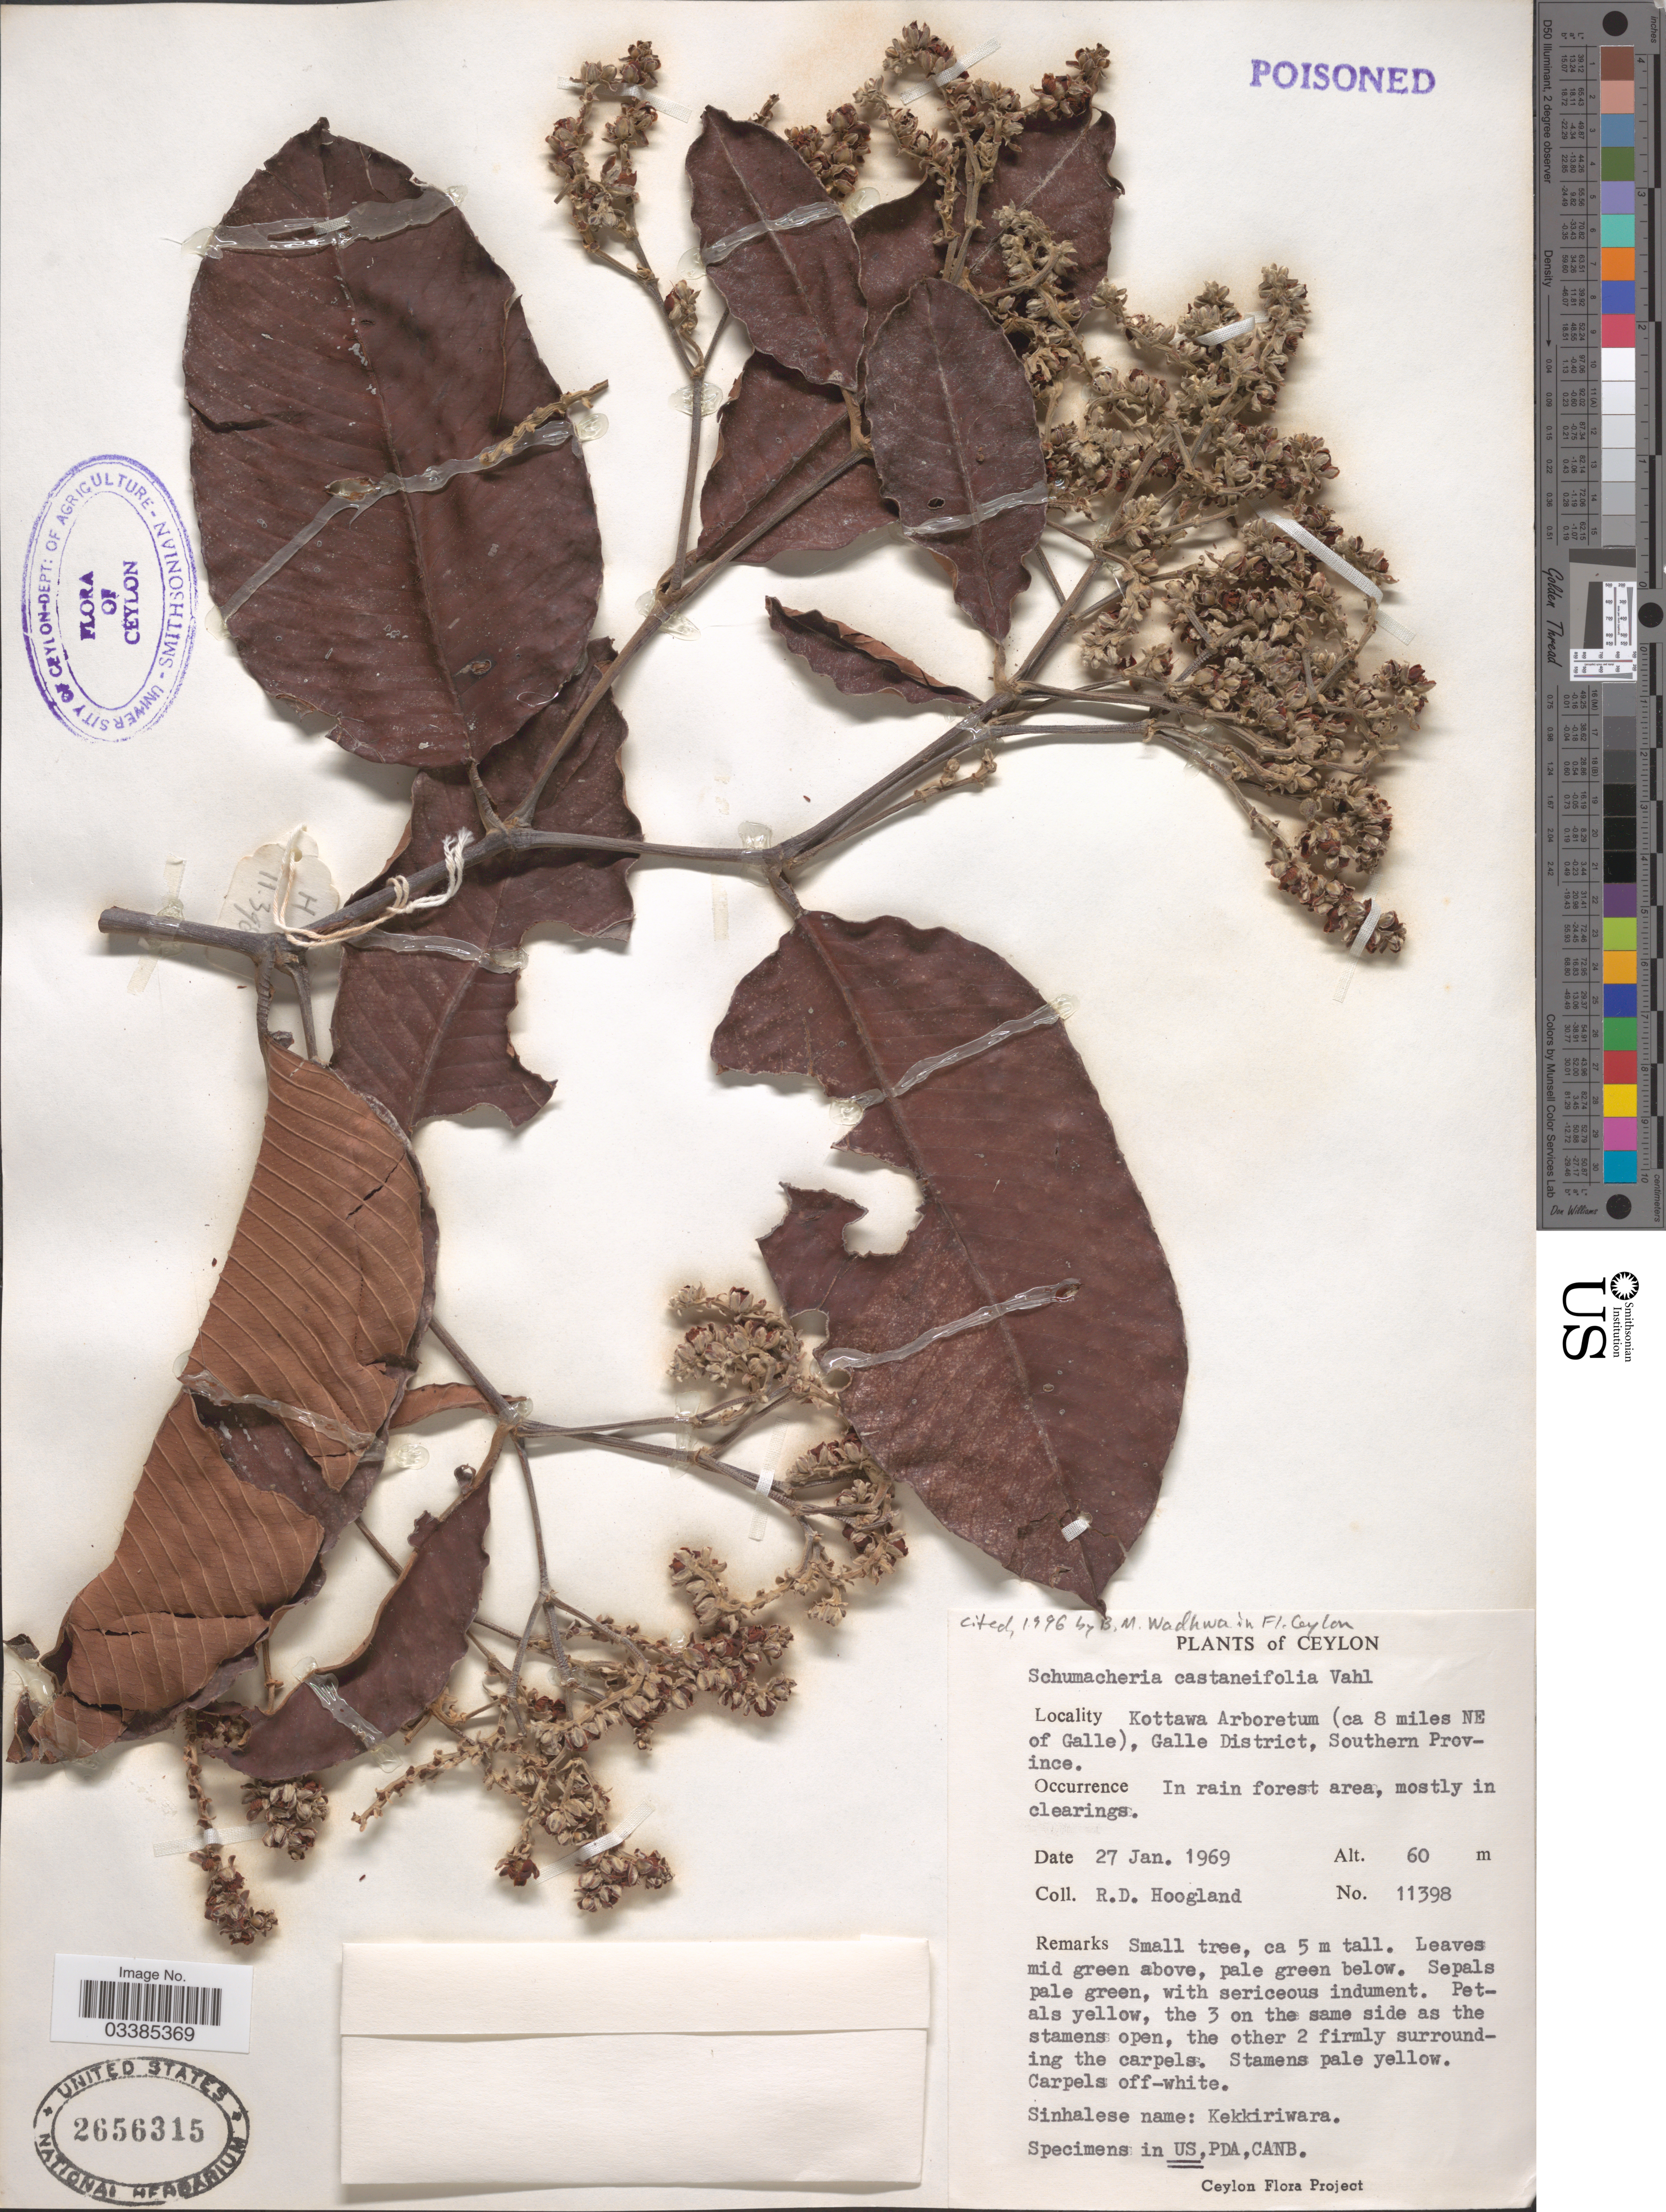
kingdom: Plantae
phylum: Tracheophyta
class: Magnoliopsida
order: Dilleniales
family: Dilleniaceae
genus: Schumacheria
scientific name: Schumacheria castaneifolia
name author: Vahl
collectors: R. D. Hoogland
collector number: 11398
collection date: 1969-01-27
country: Sri Lanka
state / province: Southern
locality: Ceylon. Kottawa Arboretum (ca 8 miles NE of Galle), Galle District.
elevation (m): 60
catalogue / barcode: US 2656315